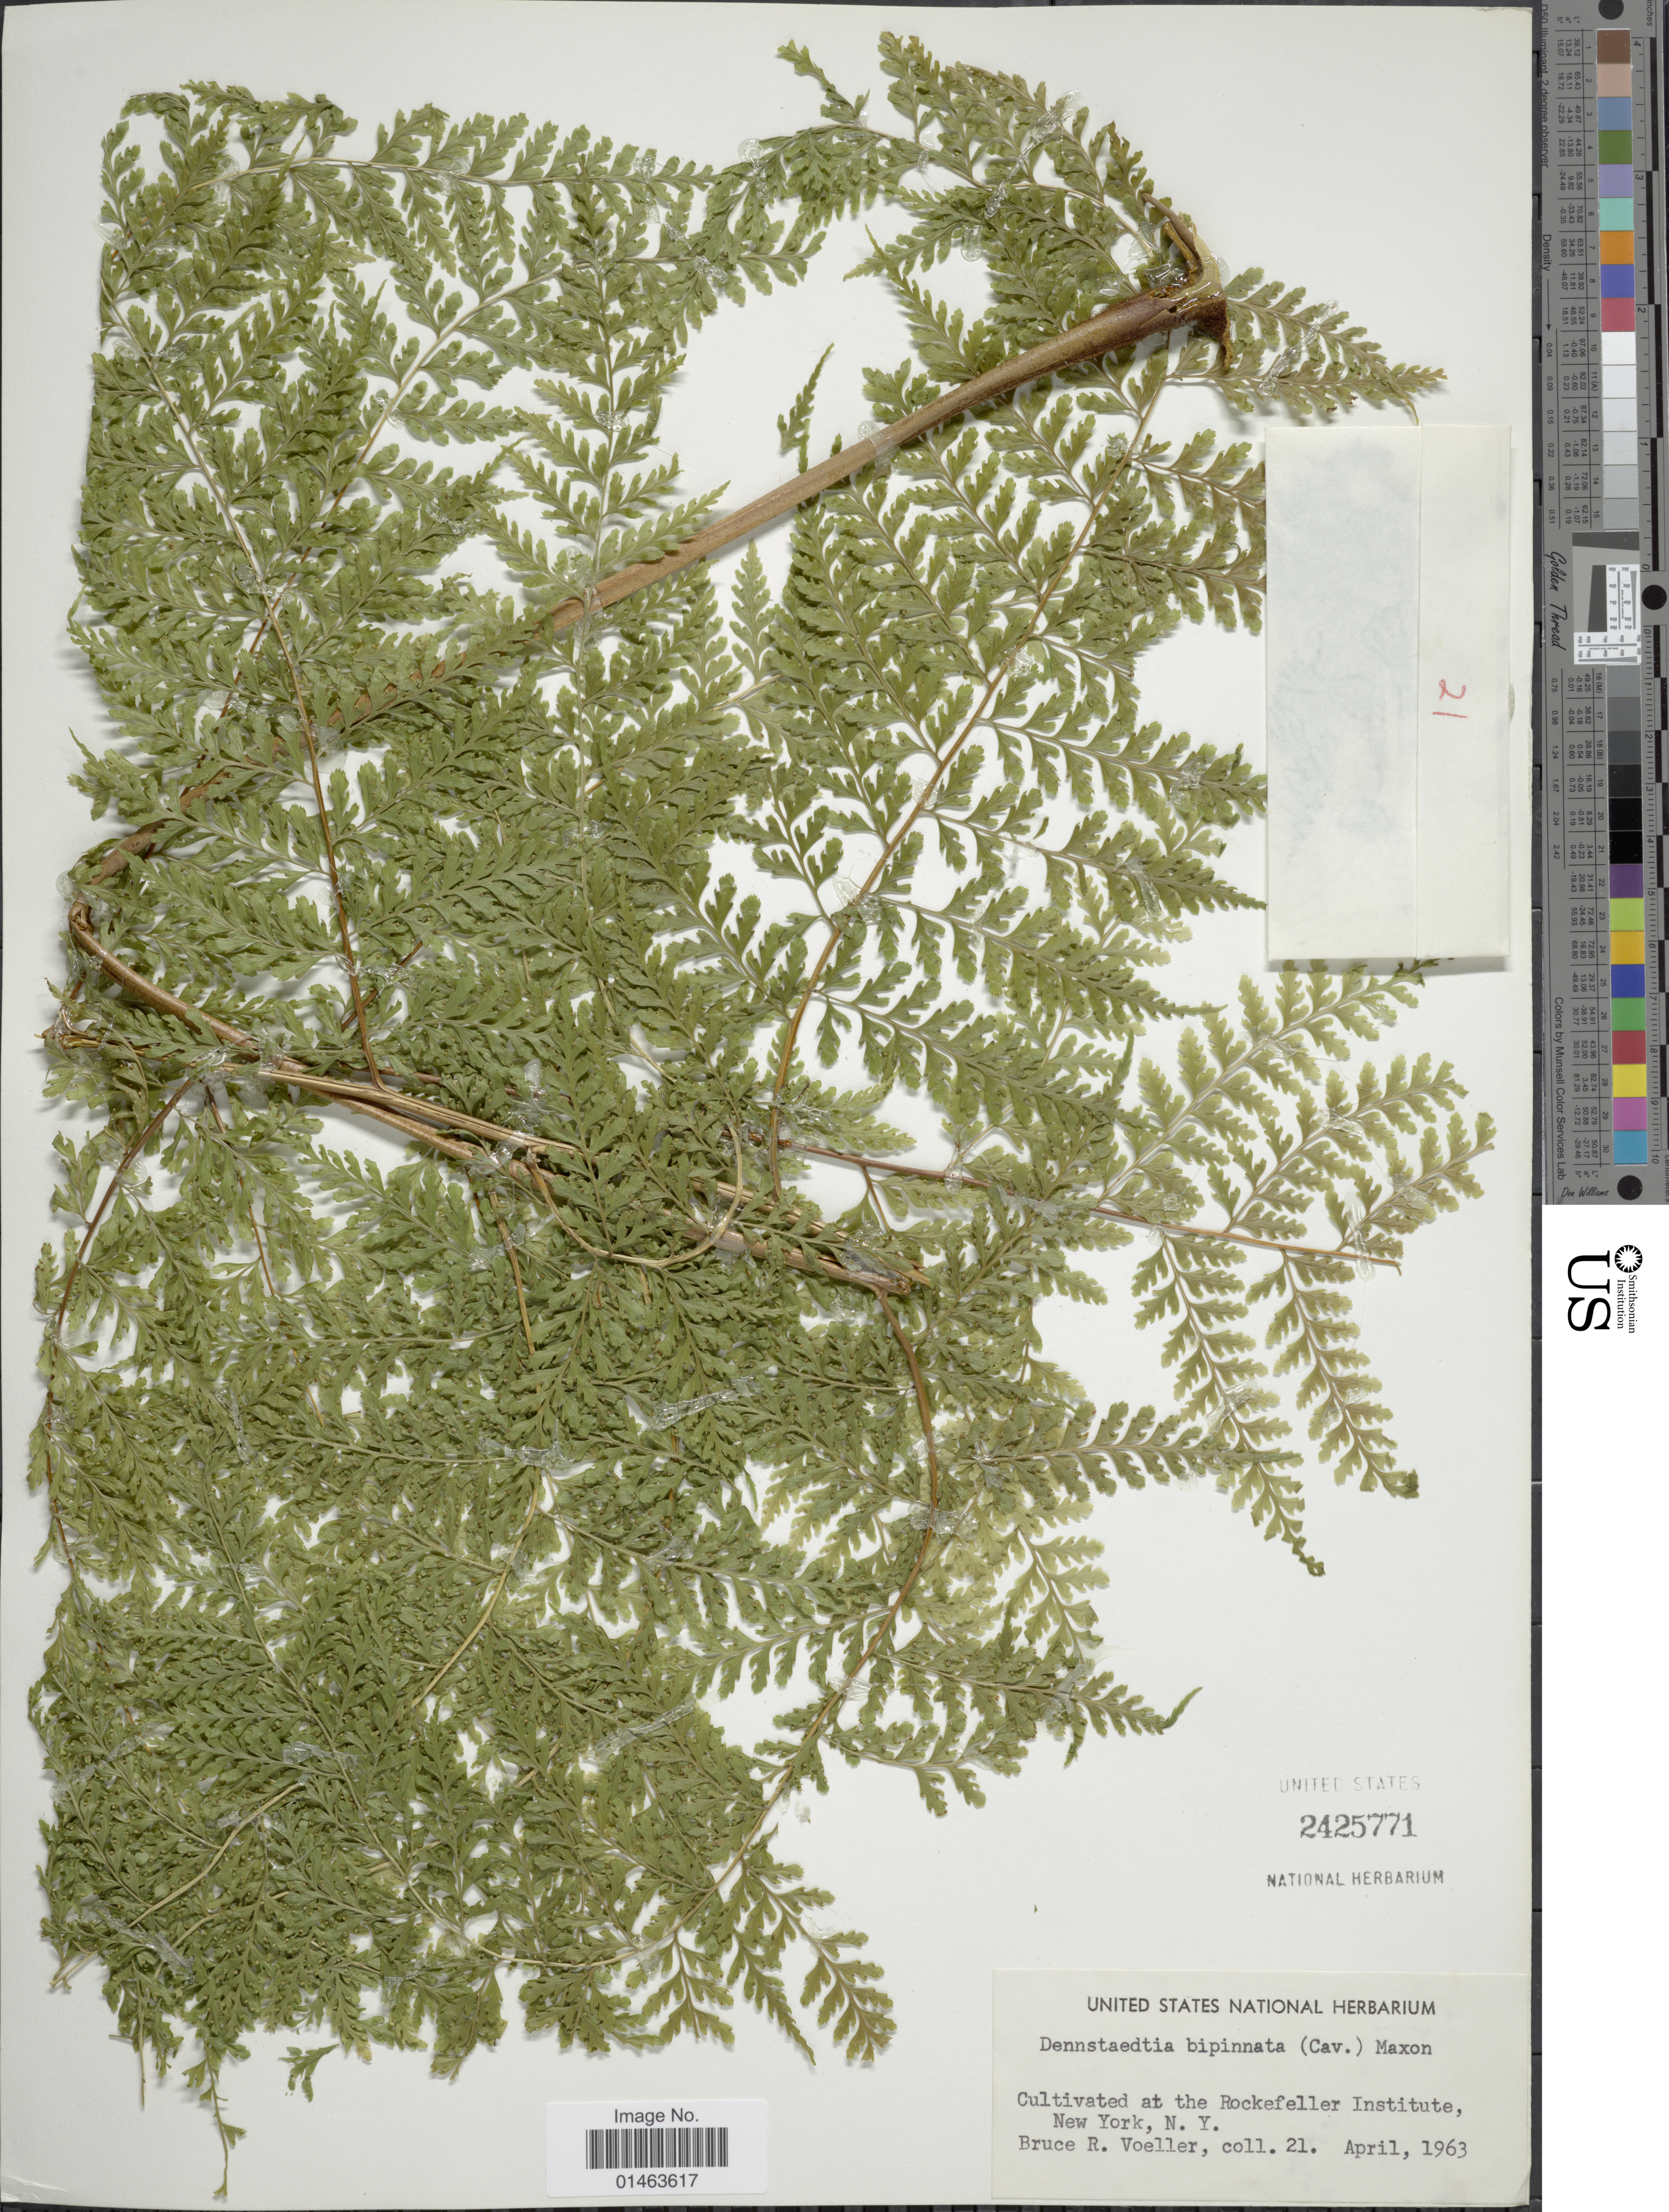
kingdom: Plantae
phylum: Tracheophyta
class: Polypodiopsida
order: Polypodiales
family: Dennstaedtiaceae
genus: Dennstaedtia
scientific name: Dennstaedtia bipinnata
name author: (Cav.) Maxon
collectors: B. Voeller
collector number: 21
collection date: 1963-04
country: United States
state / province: New York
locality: Rockefeller Institute.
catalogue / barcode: US 2425771